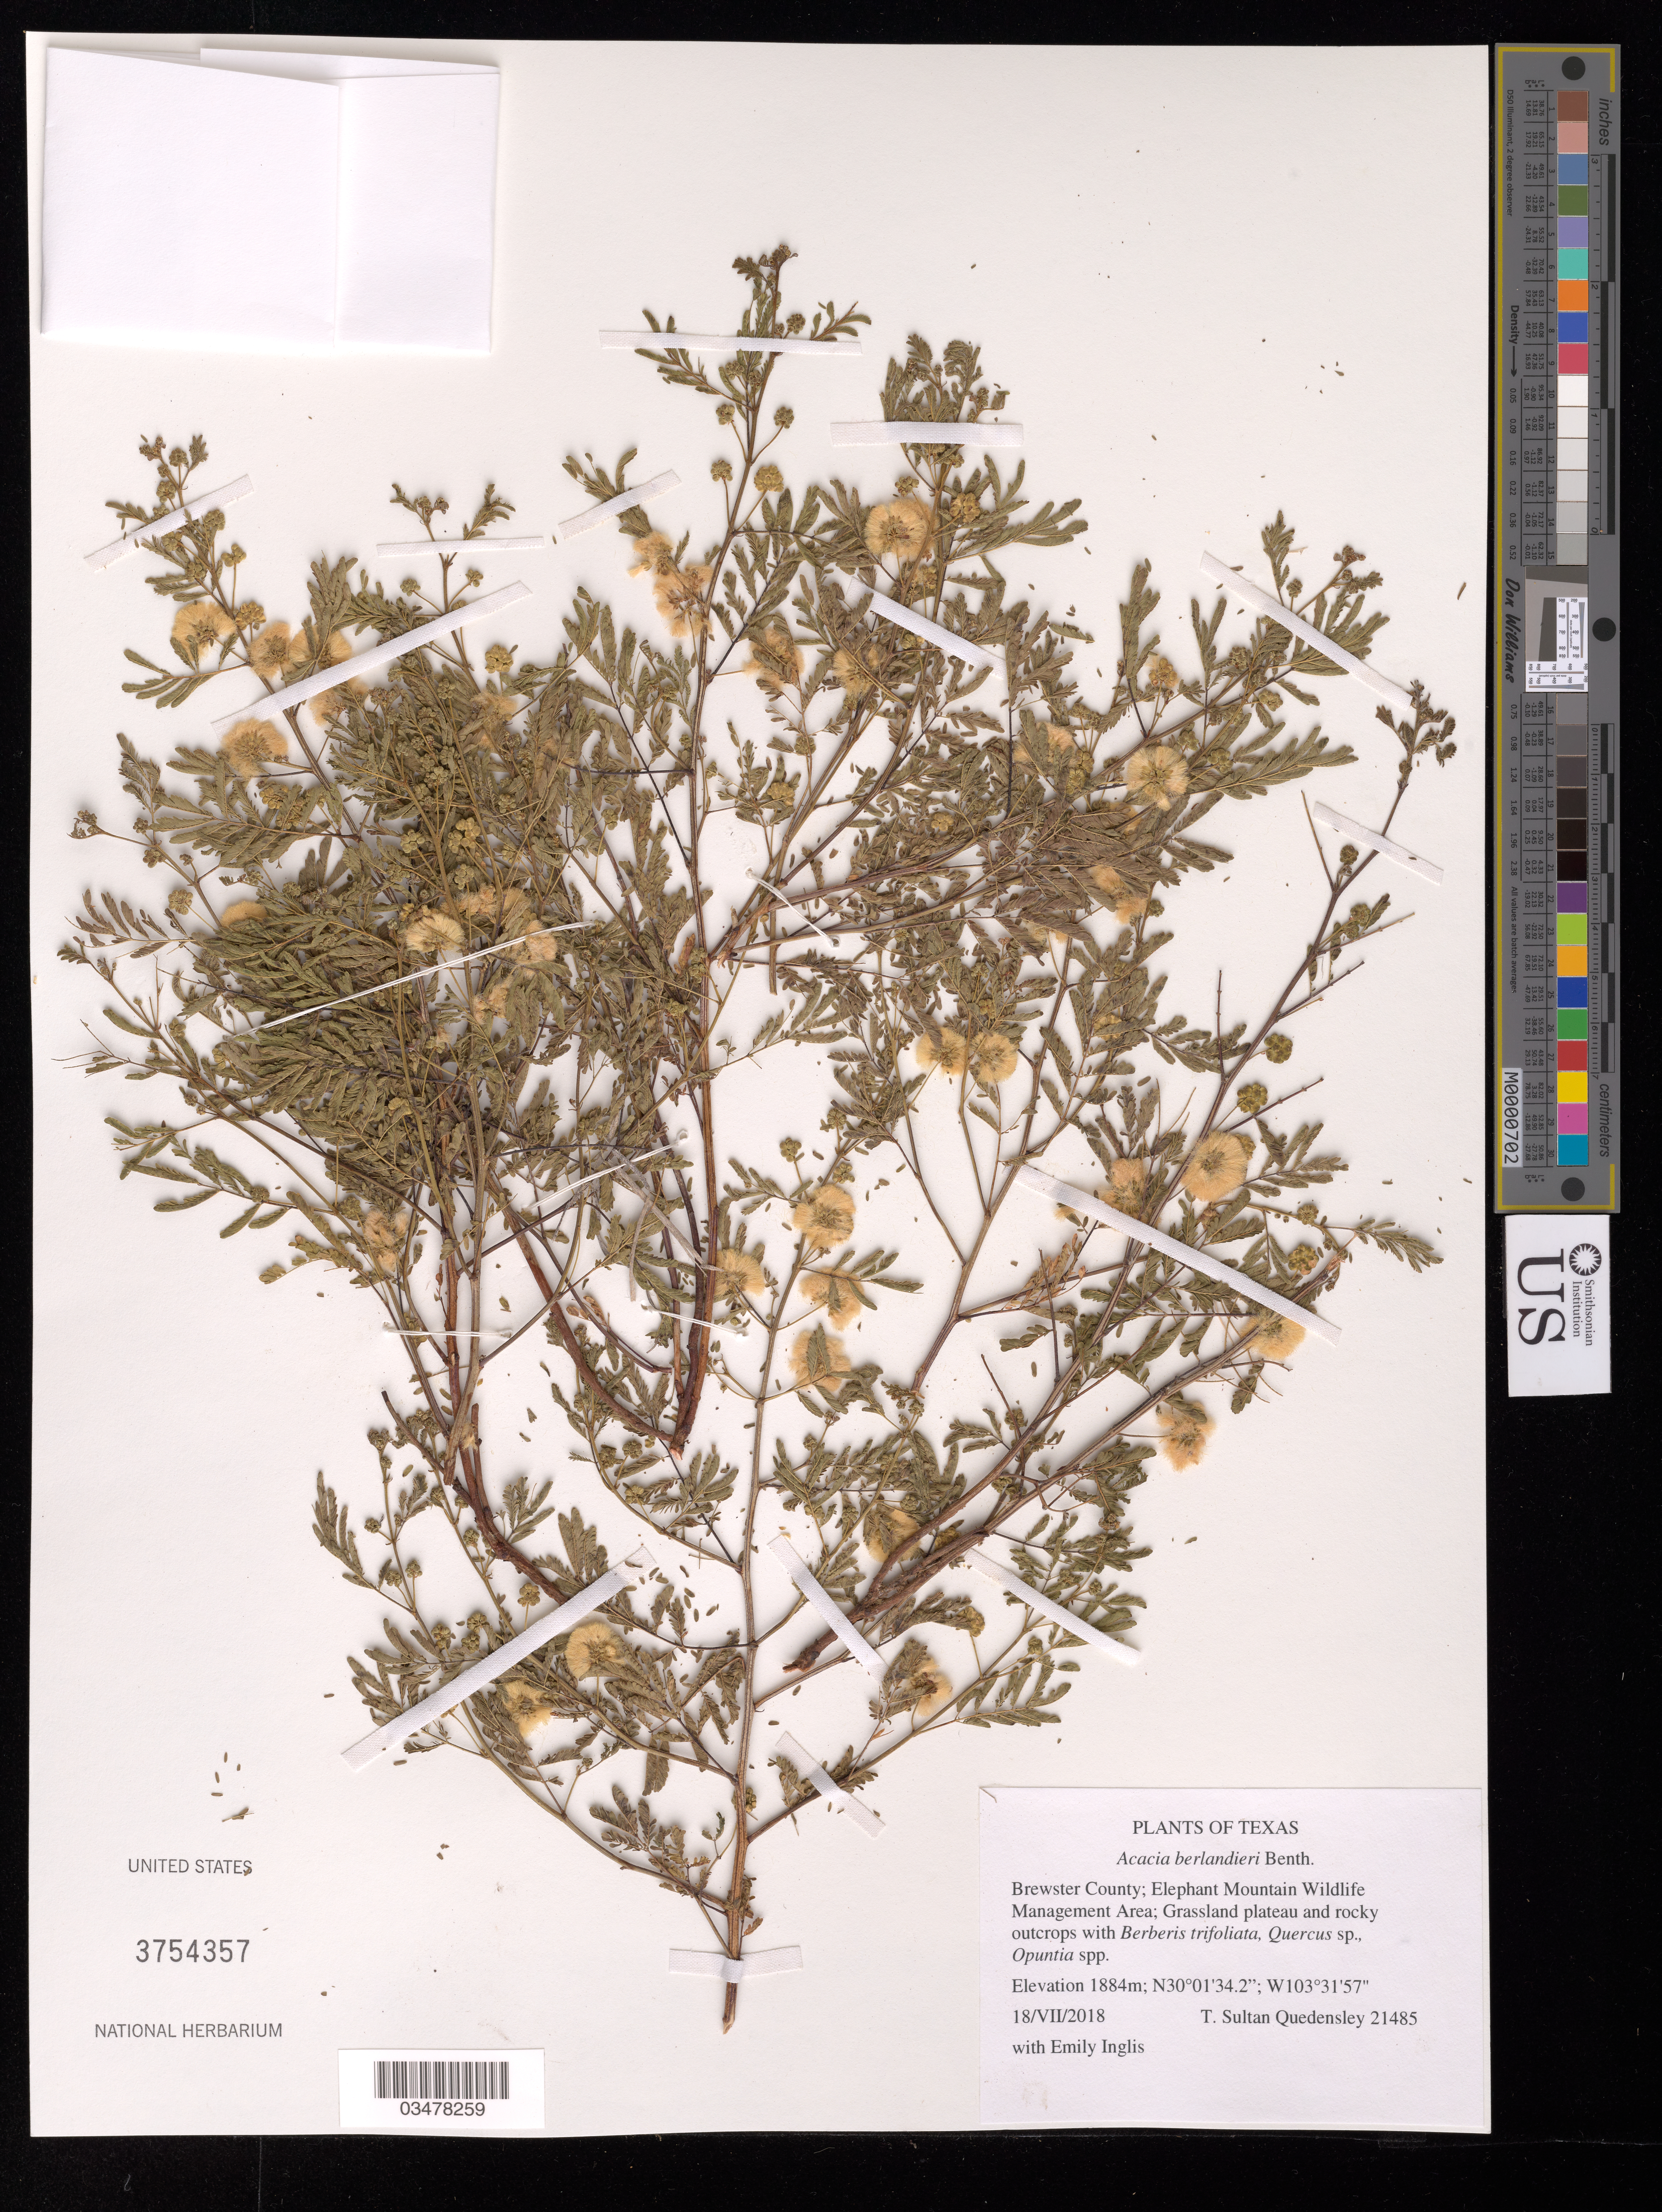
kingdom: Plantae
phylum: Tracheophyta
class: Magnoliopsida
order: Fabales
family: Fabaceae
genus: Acacia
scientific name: Acacia berlandieri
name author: Benth.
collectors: T. S. Quedensley & E. Inglis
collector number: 21485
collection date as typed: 18 Jul 2018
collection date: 2018-07-18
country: United States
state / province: Texas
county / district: Brewster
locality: Elephant Mountain Wildlife Management Area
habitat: Grassland plateau and rocky outcrops. With Berberis trifoliata, Quercus sp., Opuntia sp.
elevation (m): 1884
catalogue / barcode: US 3754357